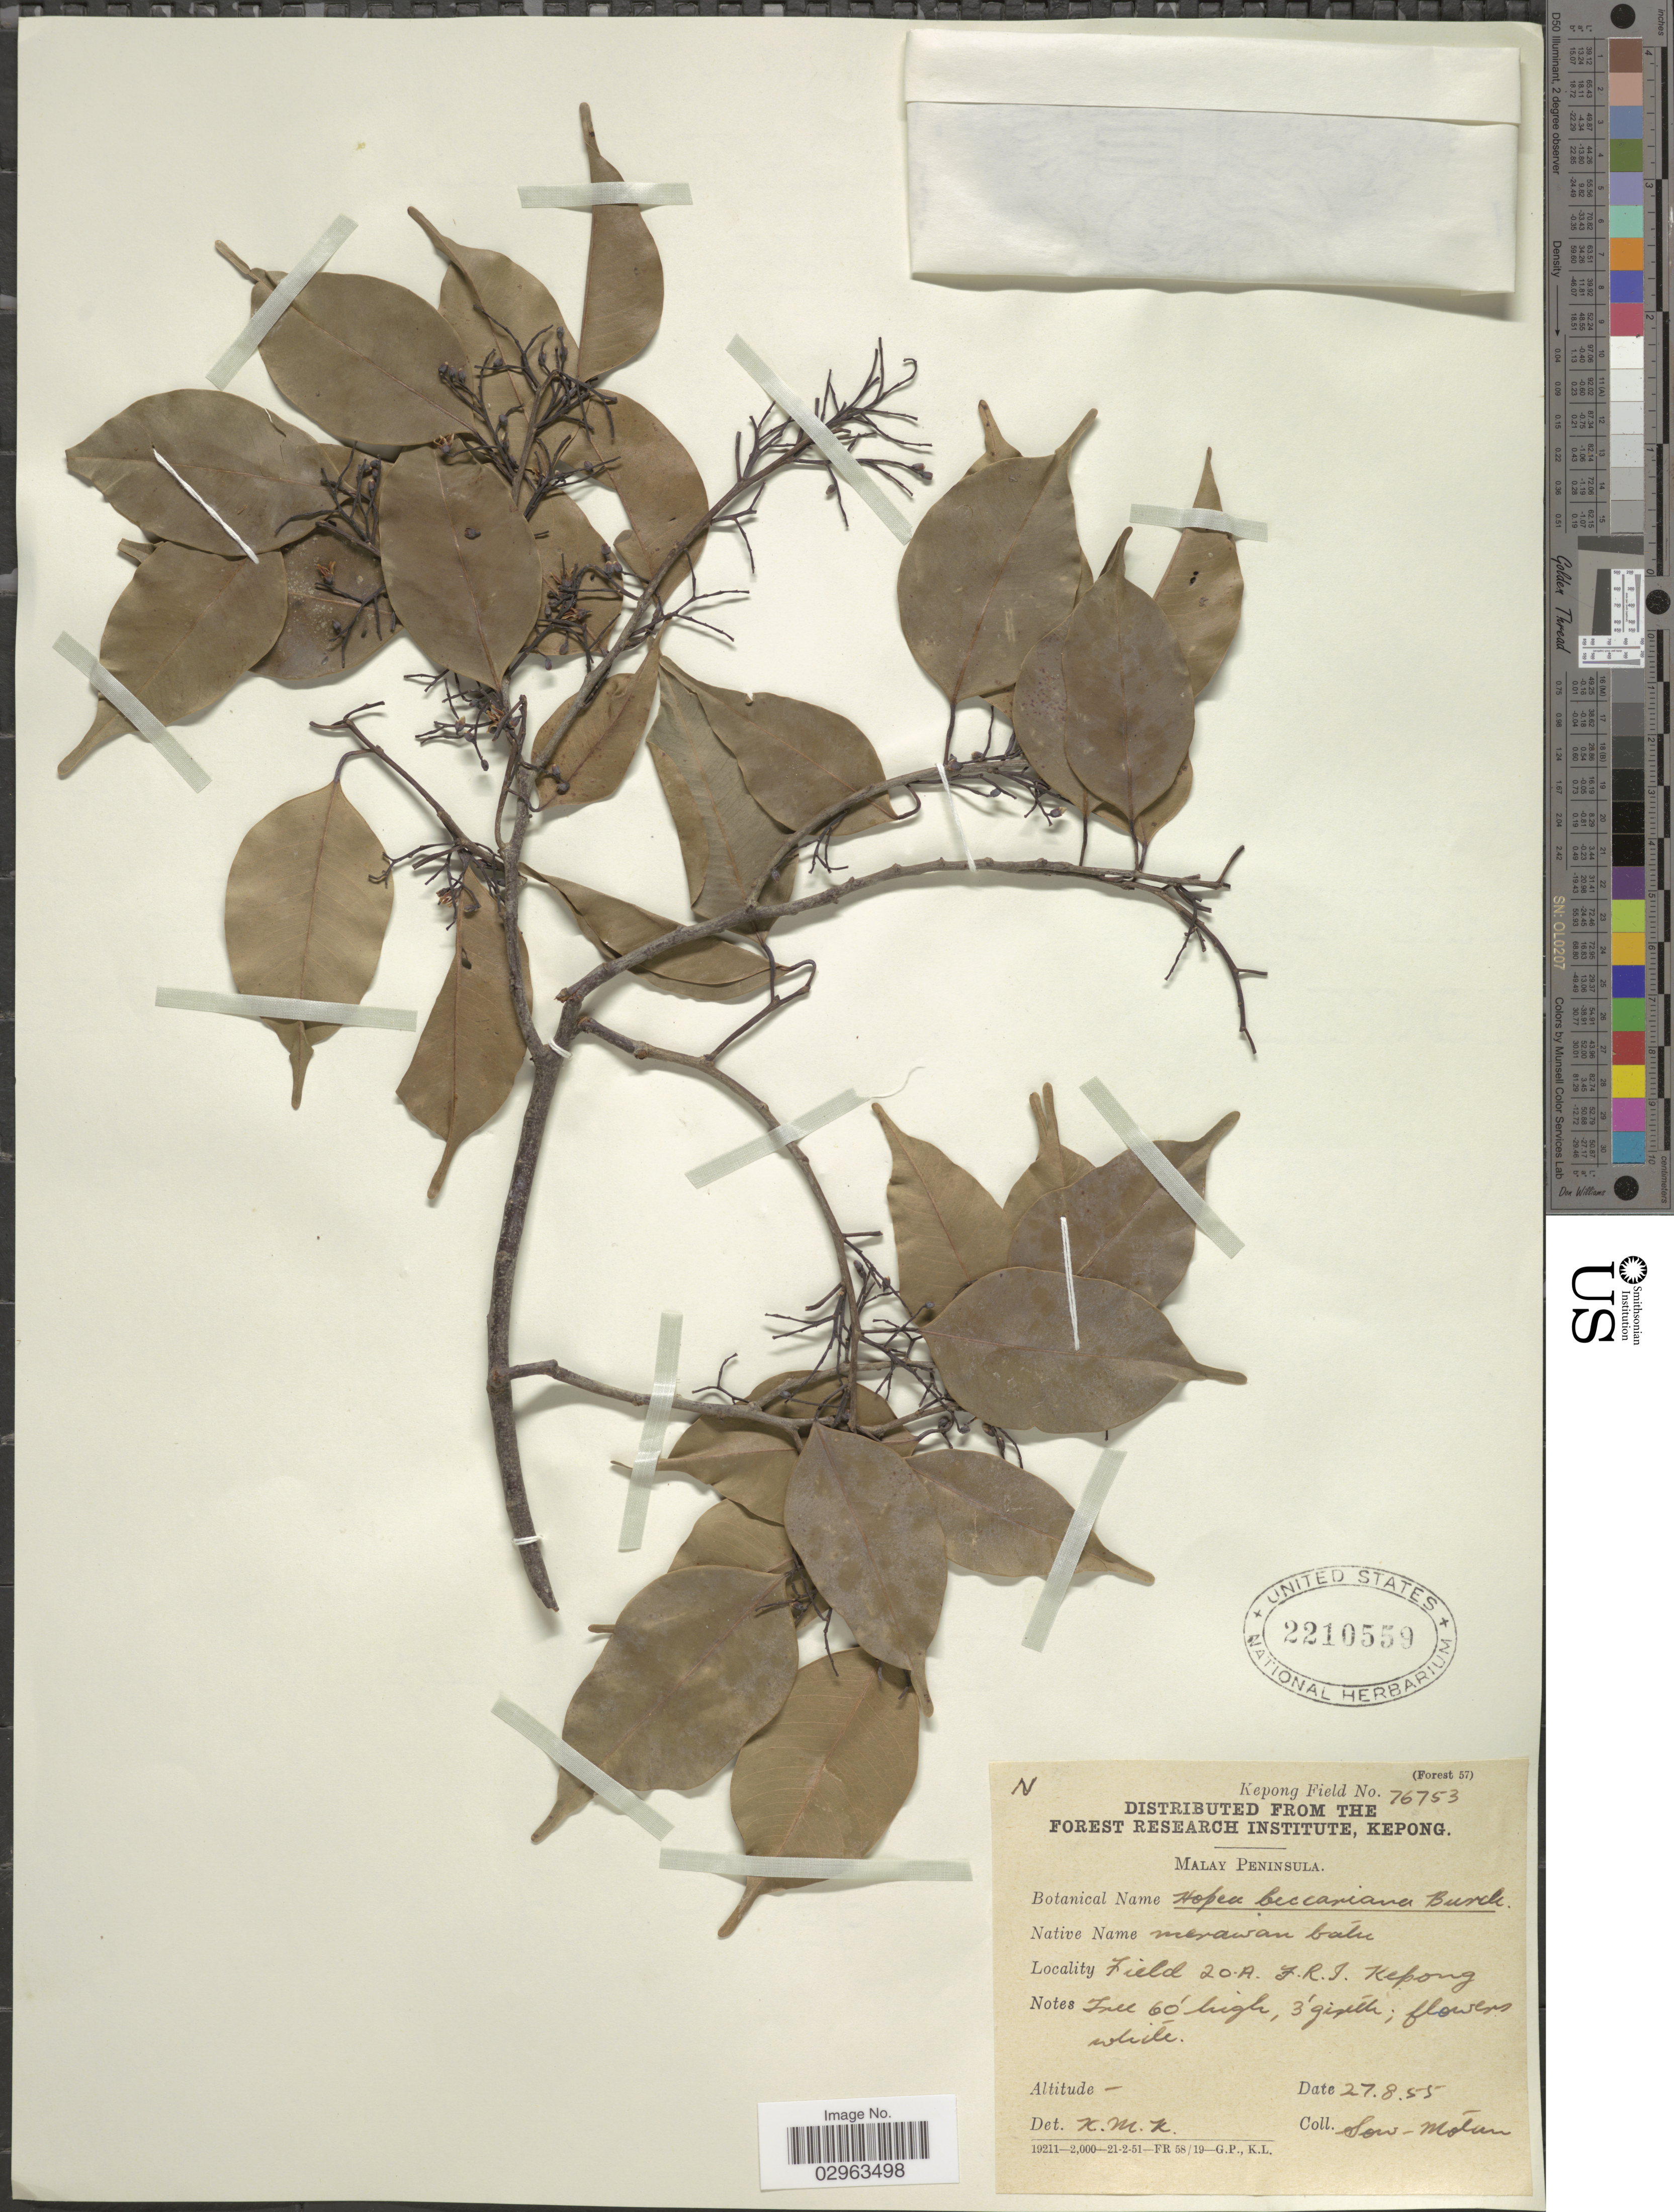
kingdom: Plantae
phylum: Tracheophyta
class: Magnoliopsida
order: Malvales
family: Dipterocarpaceae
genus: Hopea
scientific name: Hopea beccariana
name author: Burck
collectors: -. Sow & -. Motan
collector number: Kepong Field? 76753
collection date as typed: Transcribed d/m/y: 27/8/55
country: Malaysia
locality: Malay Peninsula. Field 20.A. F.R.I. Kepong.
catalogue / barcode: US 2210559